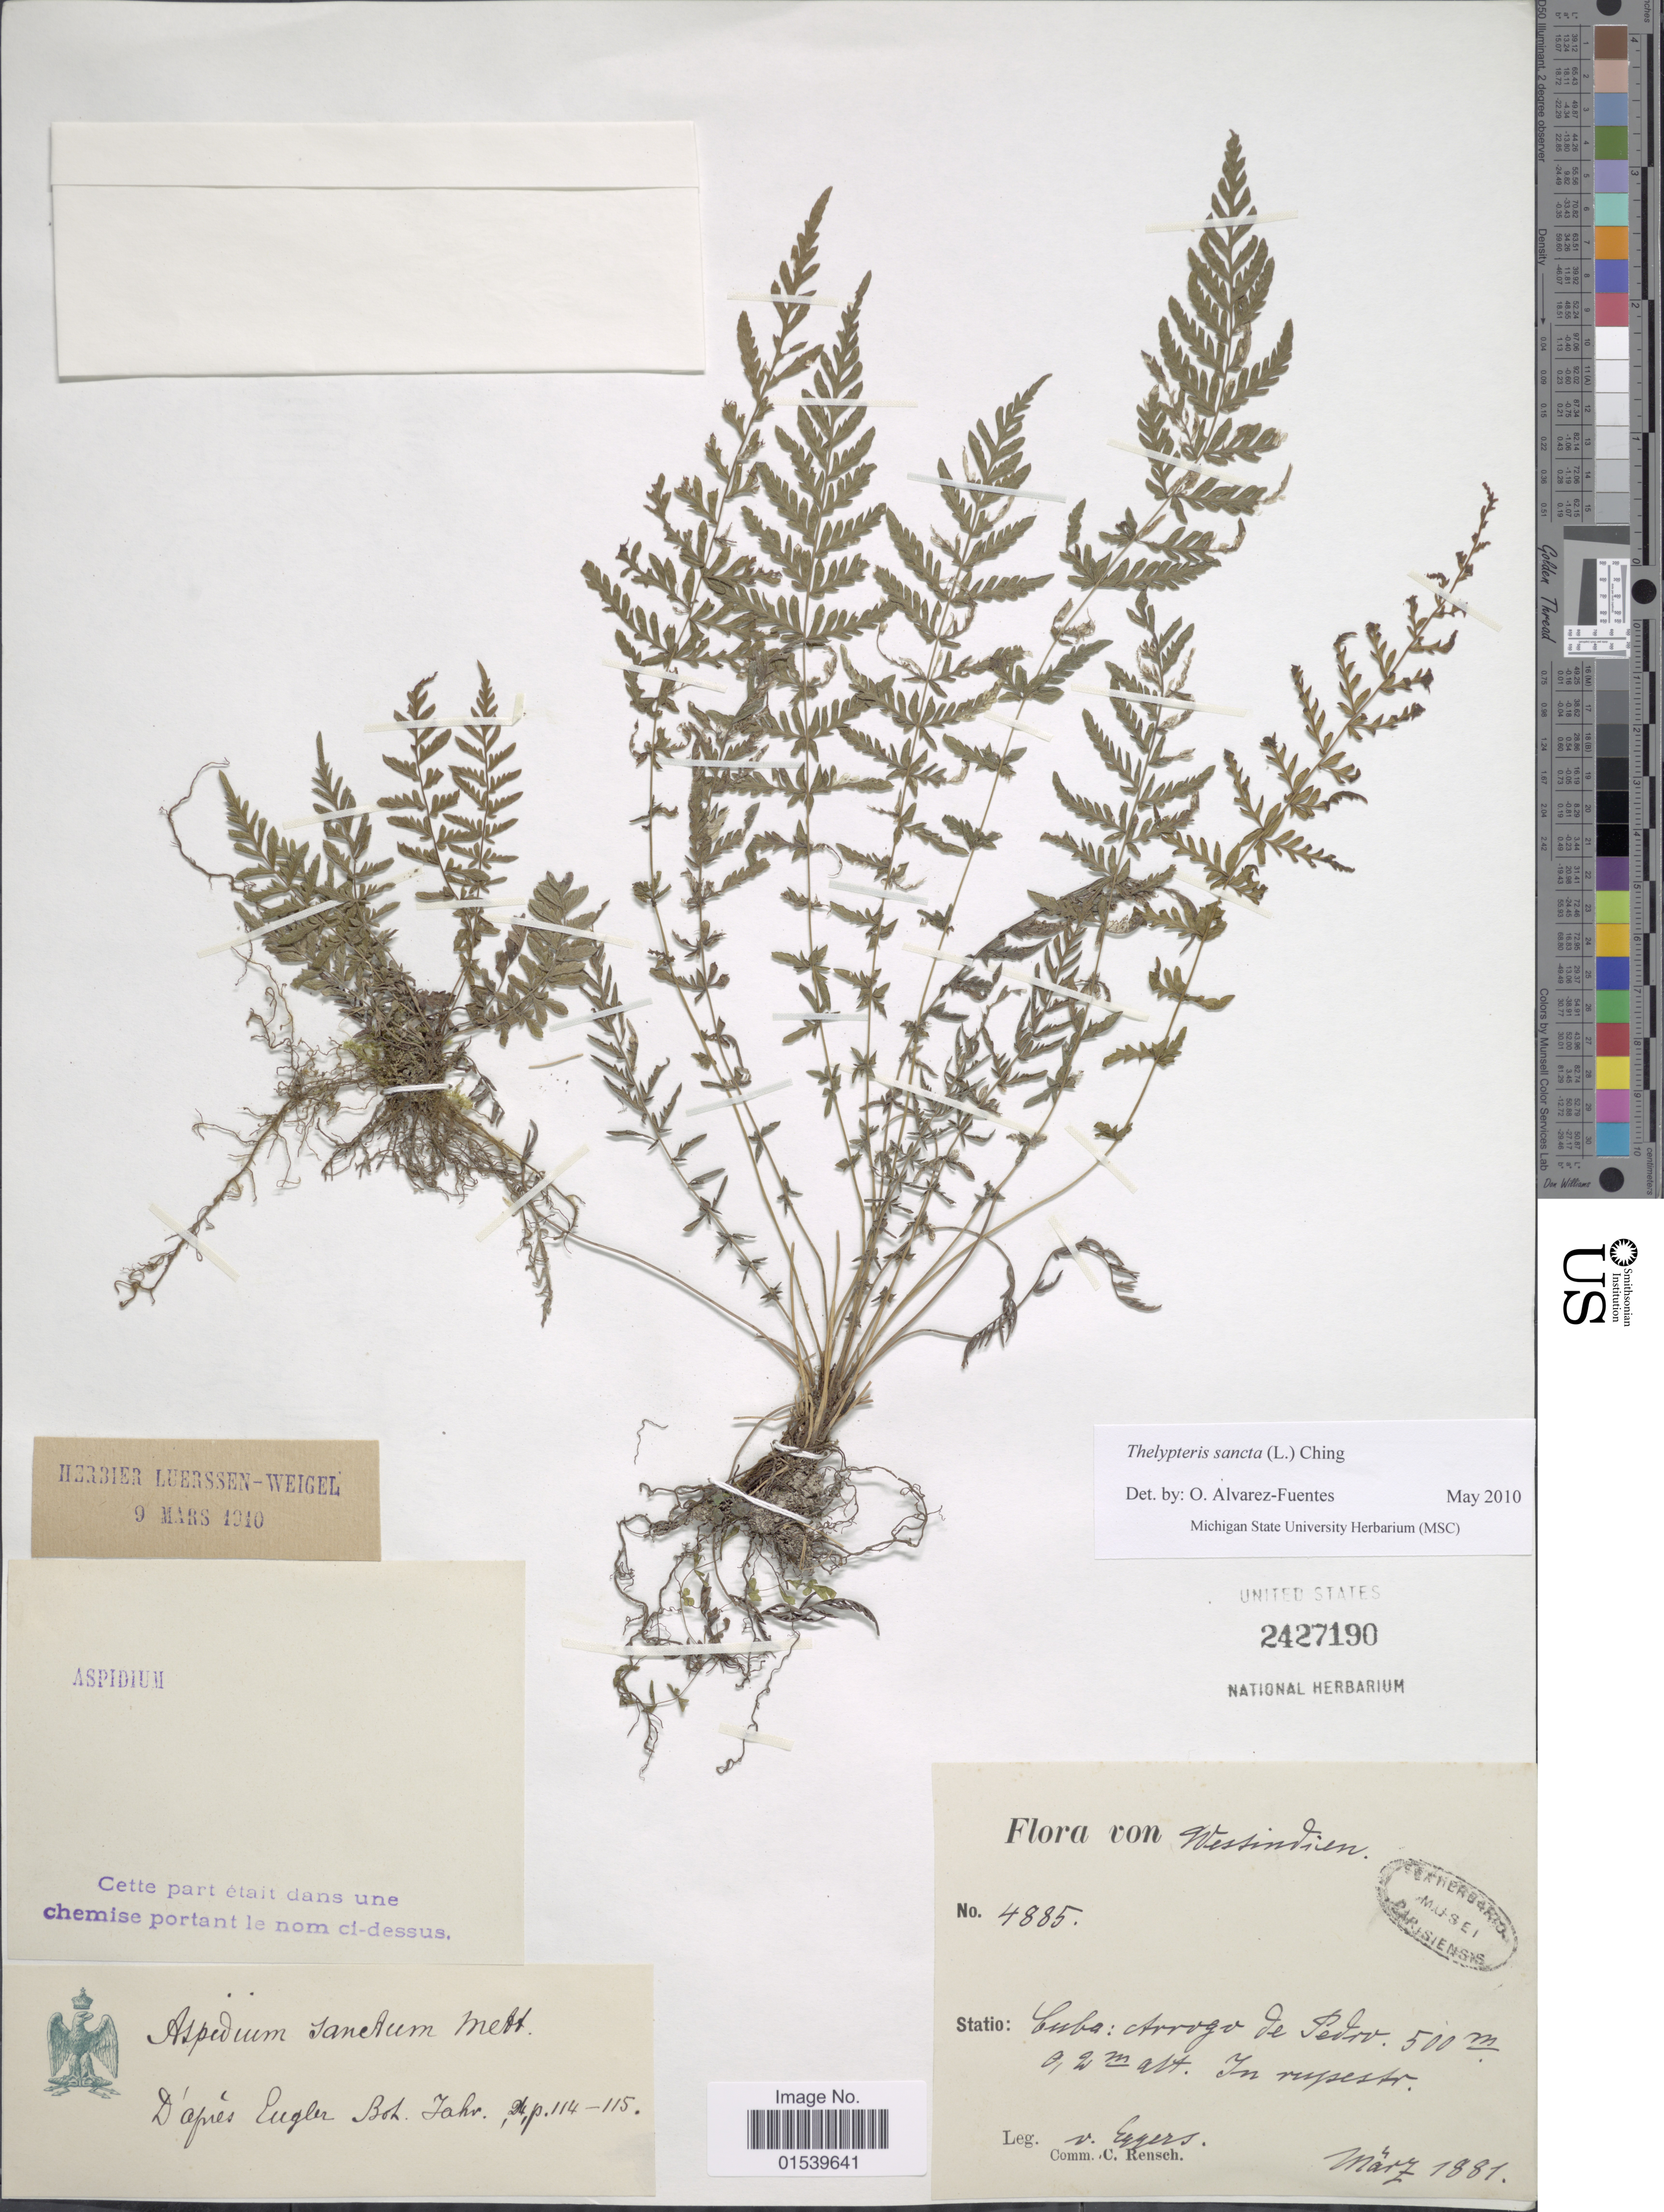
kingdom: Plantae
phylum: Tracheophyta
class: Polypodiopsida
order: Polypodiales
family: Thelypteridaceae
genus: Amauropelta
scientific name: Amauropelta sancta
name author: (L.) Pic. Serm.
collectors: -. Eggers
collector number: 4885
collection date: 1881-03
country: Cuba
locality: Westindien, Cuba: Arroyo de Pedro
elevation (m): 2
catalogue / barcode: US 2427190